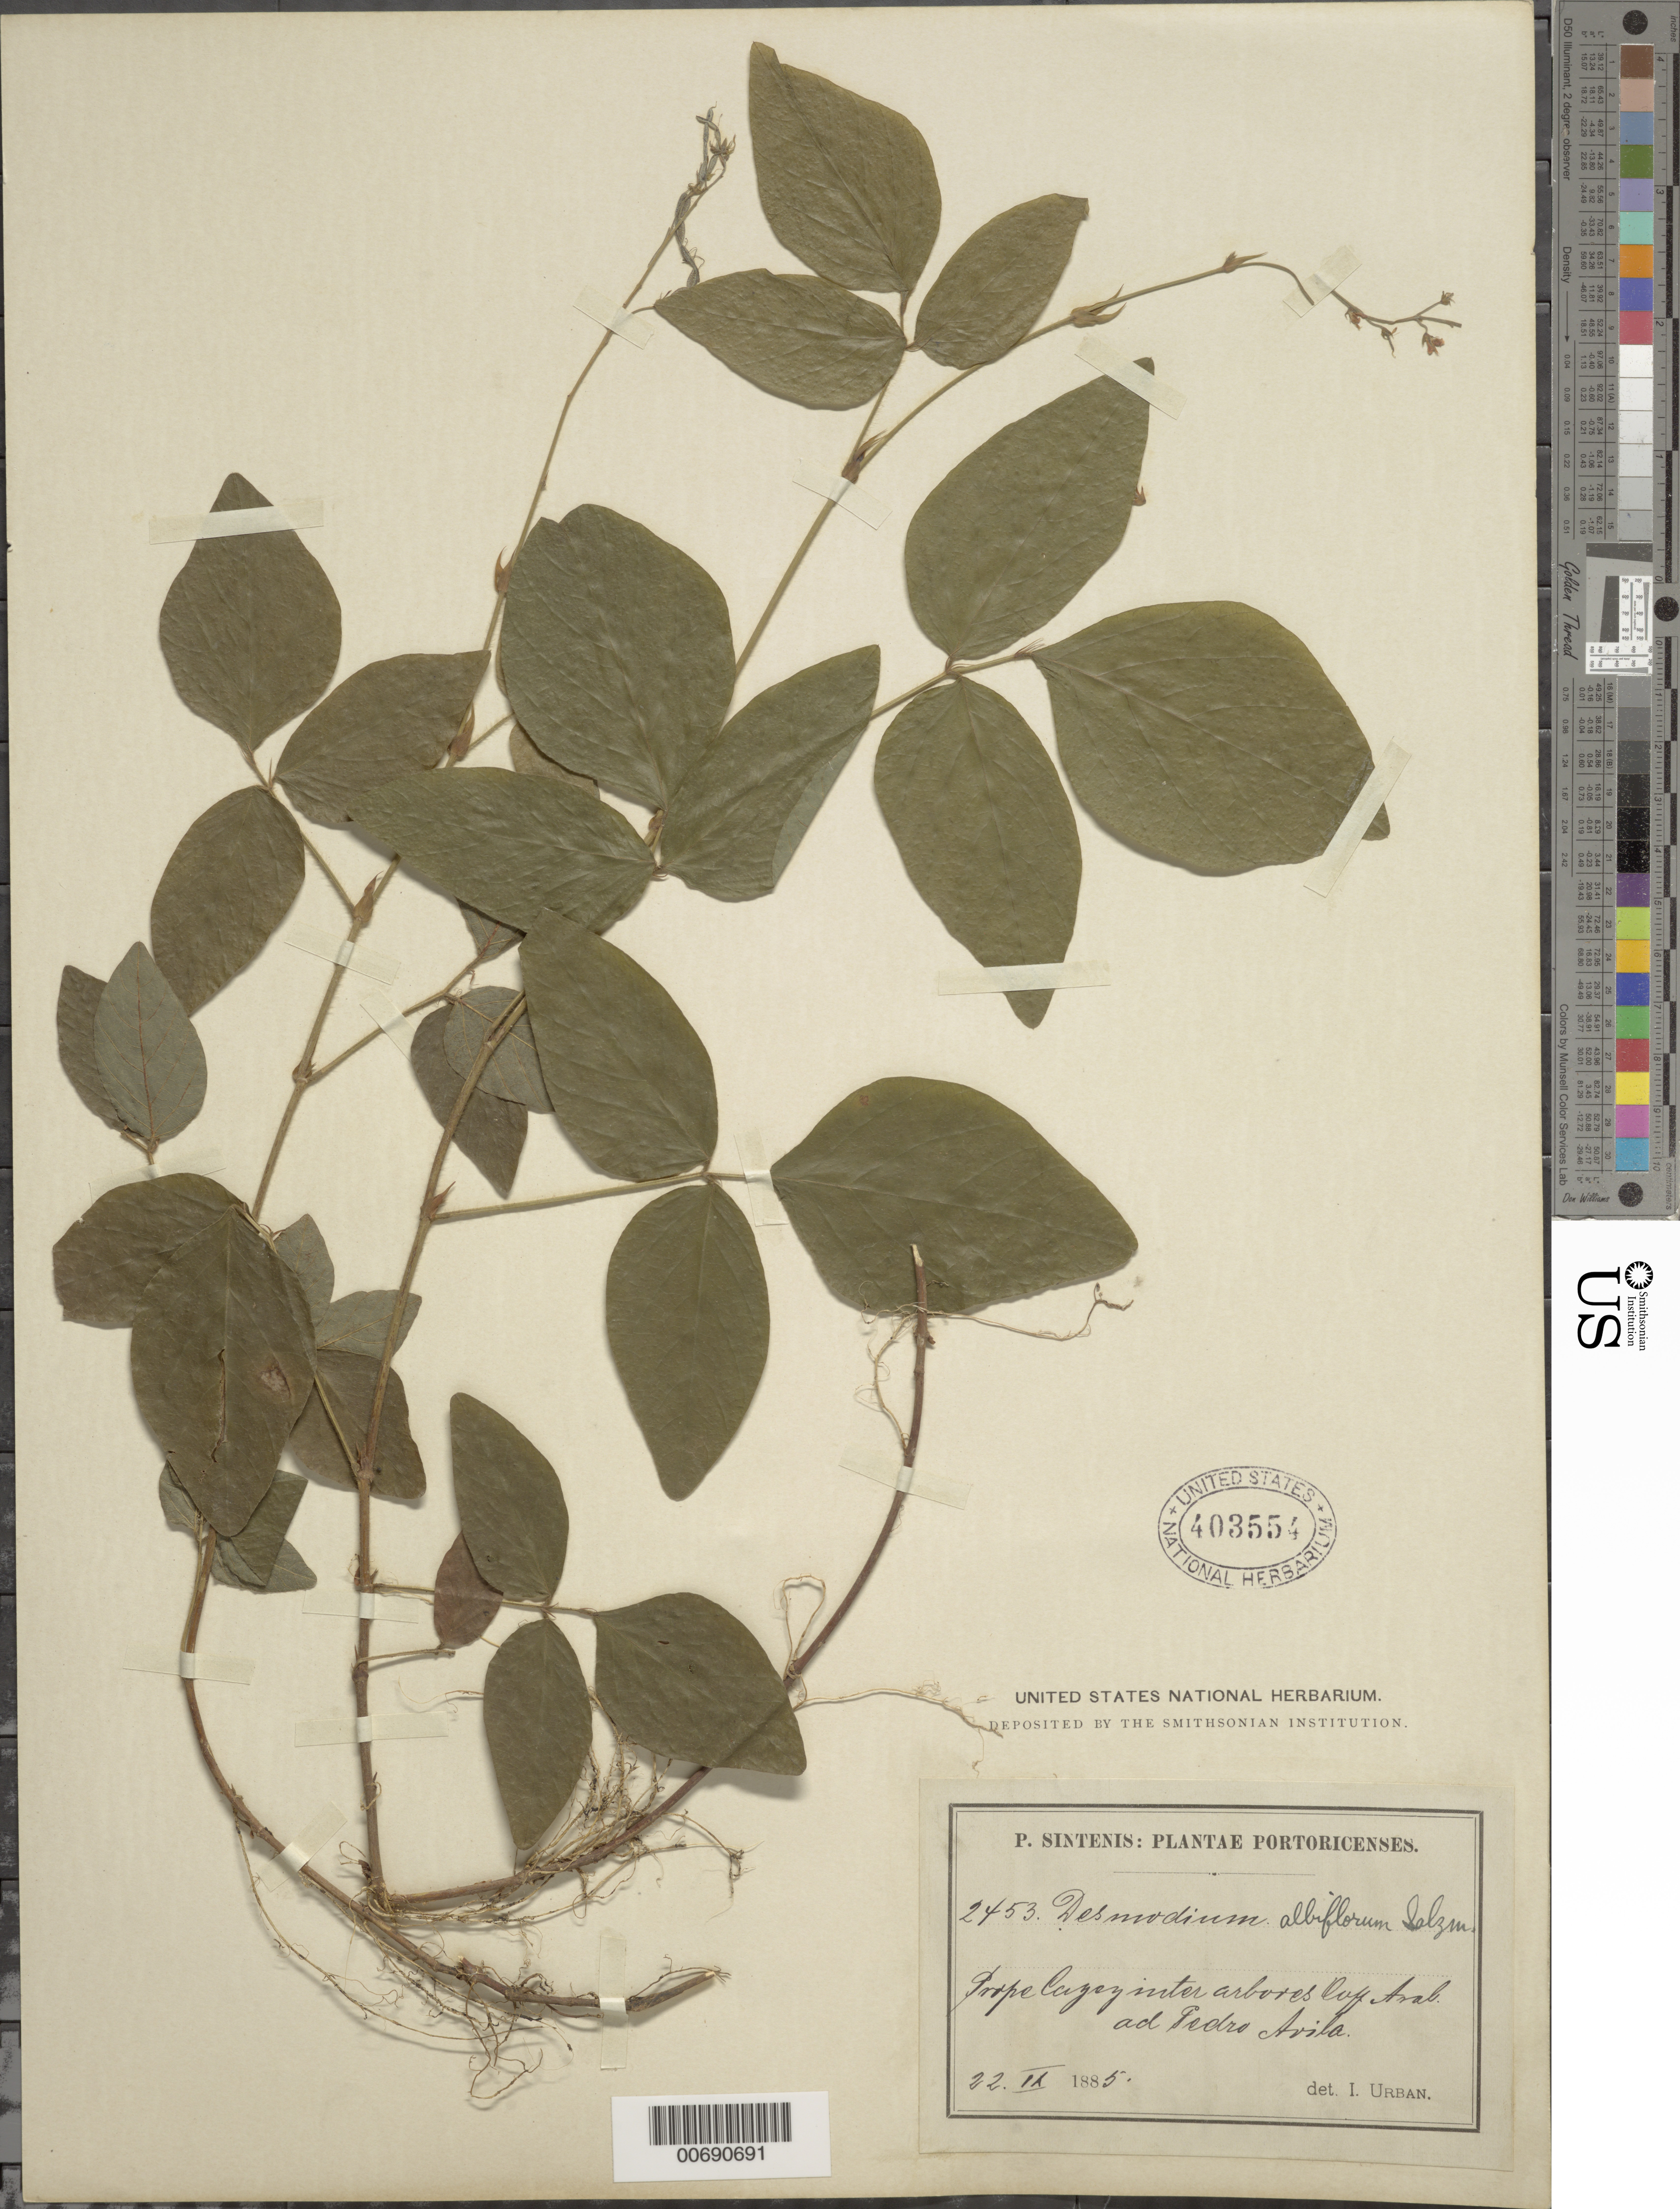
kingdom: Plantae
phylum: Tracheophyta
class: Magnoliopsida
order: Fabales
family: Fabaceae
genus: Desmodium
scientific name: Desmodium albiflorum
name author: Salzm. ex Benth. in Mart.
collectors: P. Sintenis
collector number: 2453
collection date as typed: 22 Sep 1885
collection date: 1885-09-22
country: Puerto Rico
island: Greater Antilles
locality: Prope Cayey inter arbores laff Arab. Ad Pedro Avila.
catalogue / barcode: US 403554